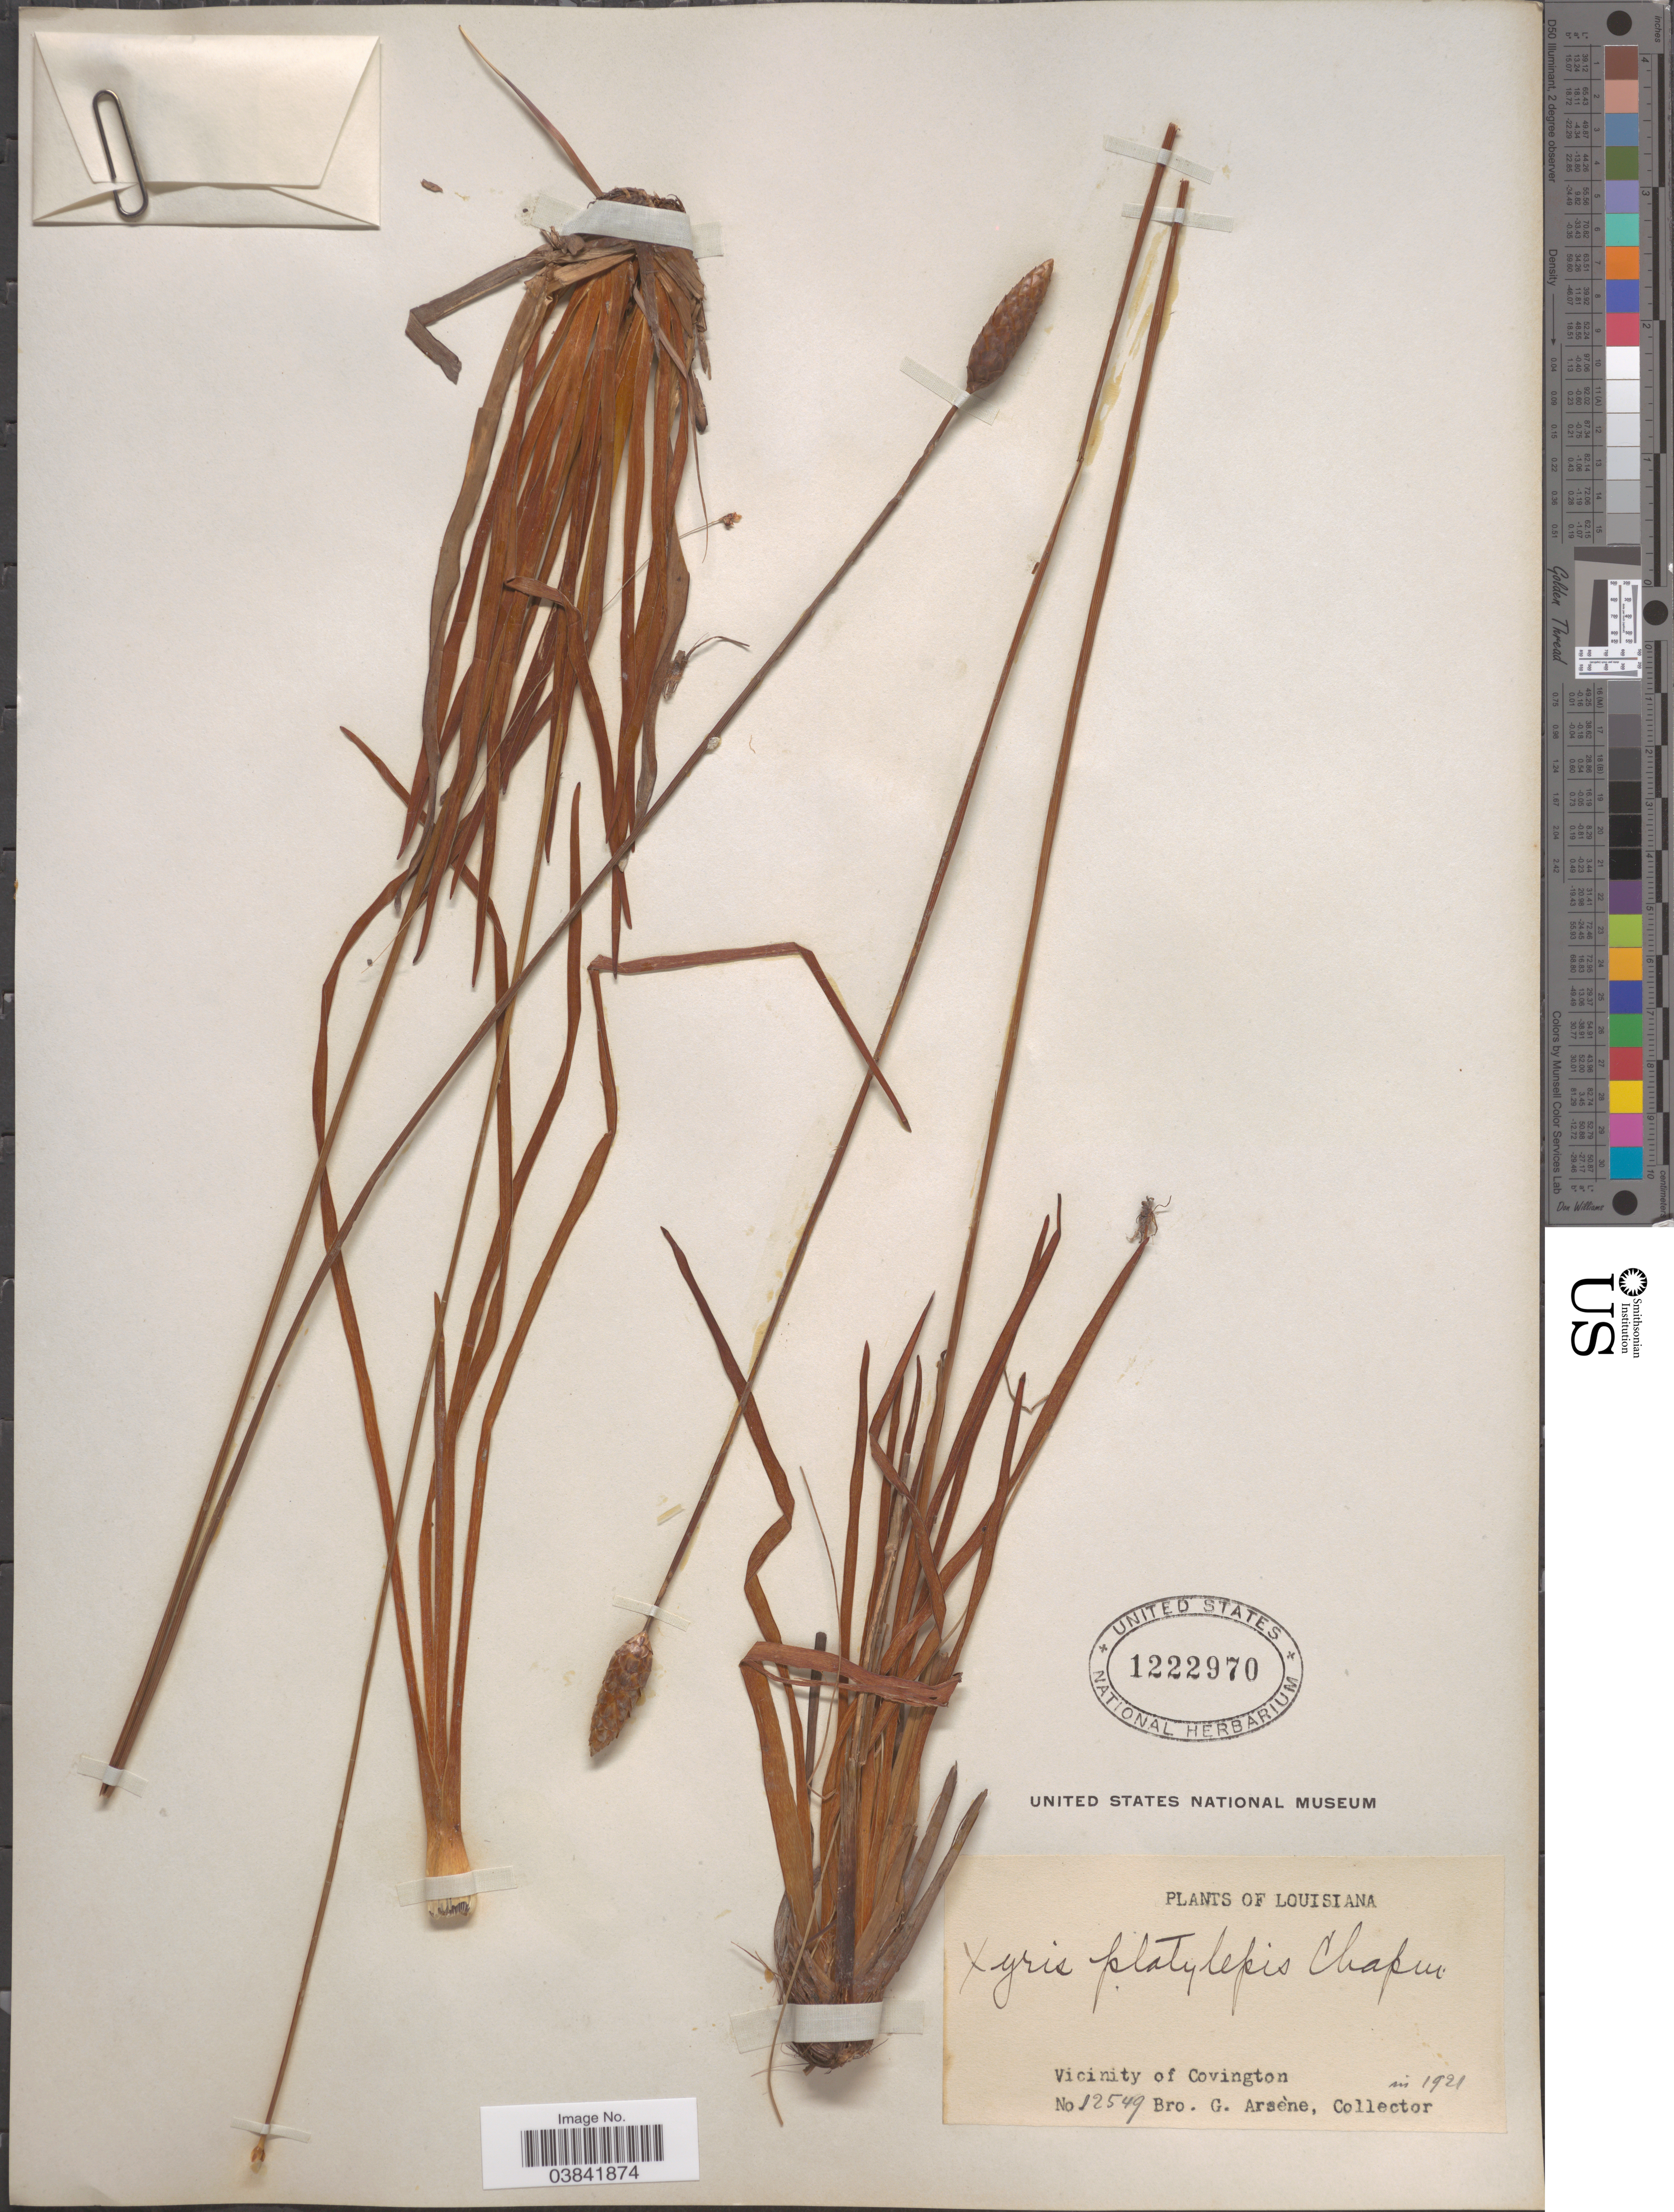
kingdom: Plantae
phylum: Tracheophyta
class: Liliopsida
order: Poales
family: Xyridaceae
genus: Xyris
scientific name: Xyris platylepis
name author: Chapm.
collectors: Bro. G. Arsène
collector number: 12549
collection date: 1921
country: United States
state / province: Louisiana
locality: Vicinity of Covington.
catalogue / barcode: US 1222970